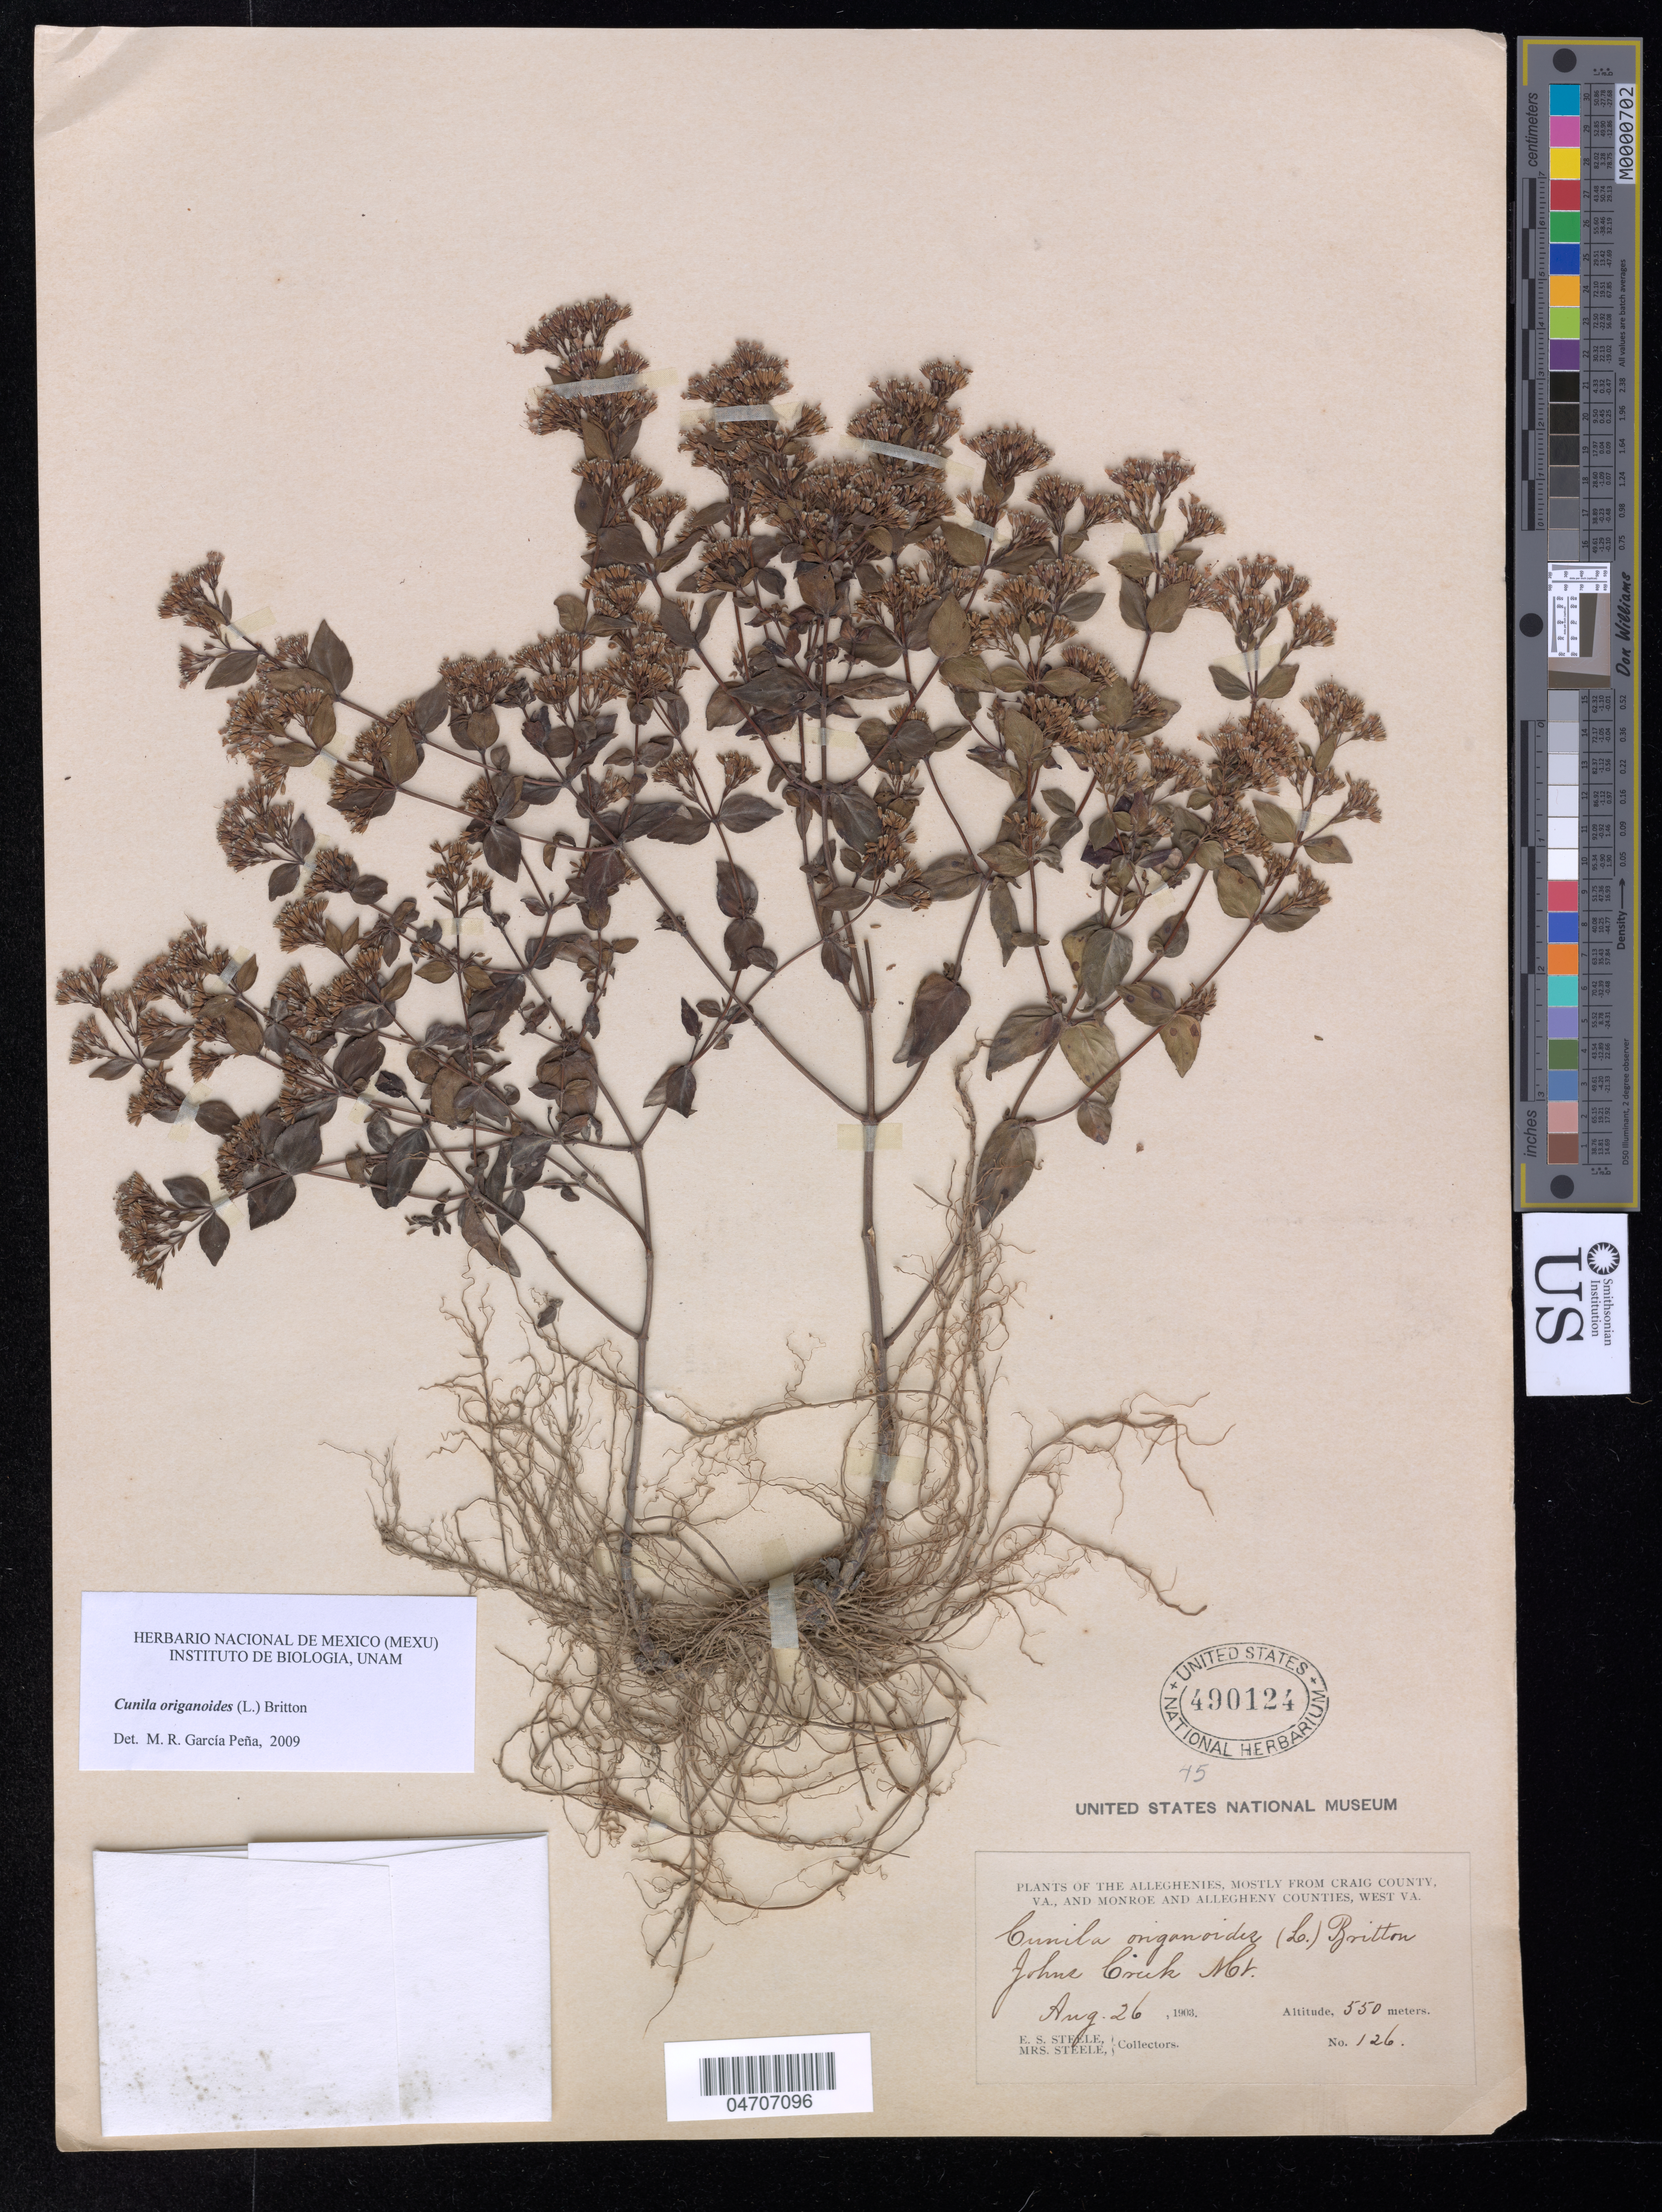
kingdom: Plantae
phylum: Tracheophyta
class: Magnoliopsida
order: Lamiales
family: Lamiaceae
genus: Cunila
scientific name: Cunila origanoides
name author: (L.) Britton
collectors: E. Steele & Mrs. E. S. Steele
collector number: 126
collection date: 1903-08-26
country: United States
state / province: West Virginia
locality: The Alleghenies, mostly from Craig County, VA., and Monroe and Allegheny Counties. Johns Creek Mt.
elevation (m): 550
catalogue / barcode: US 490124